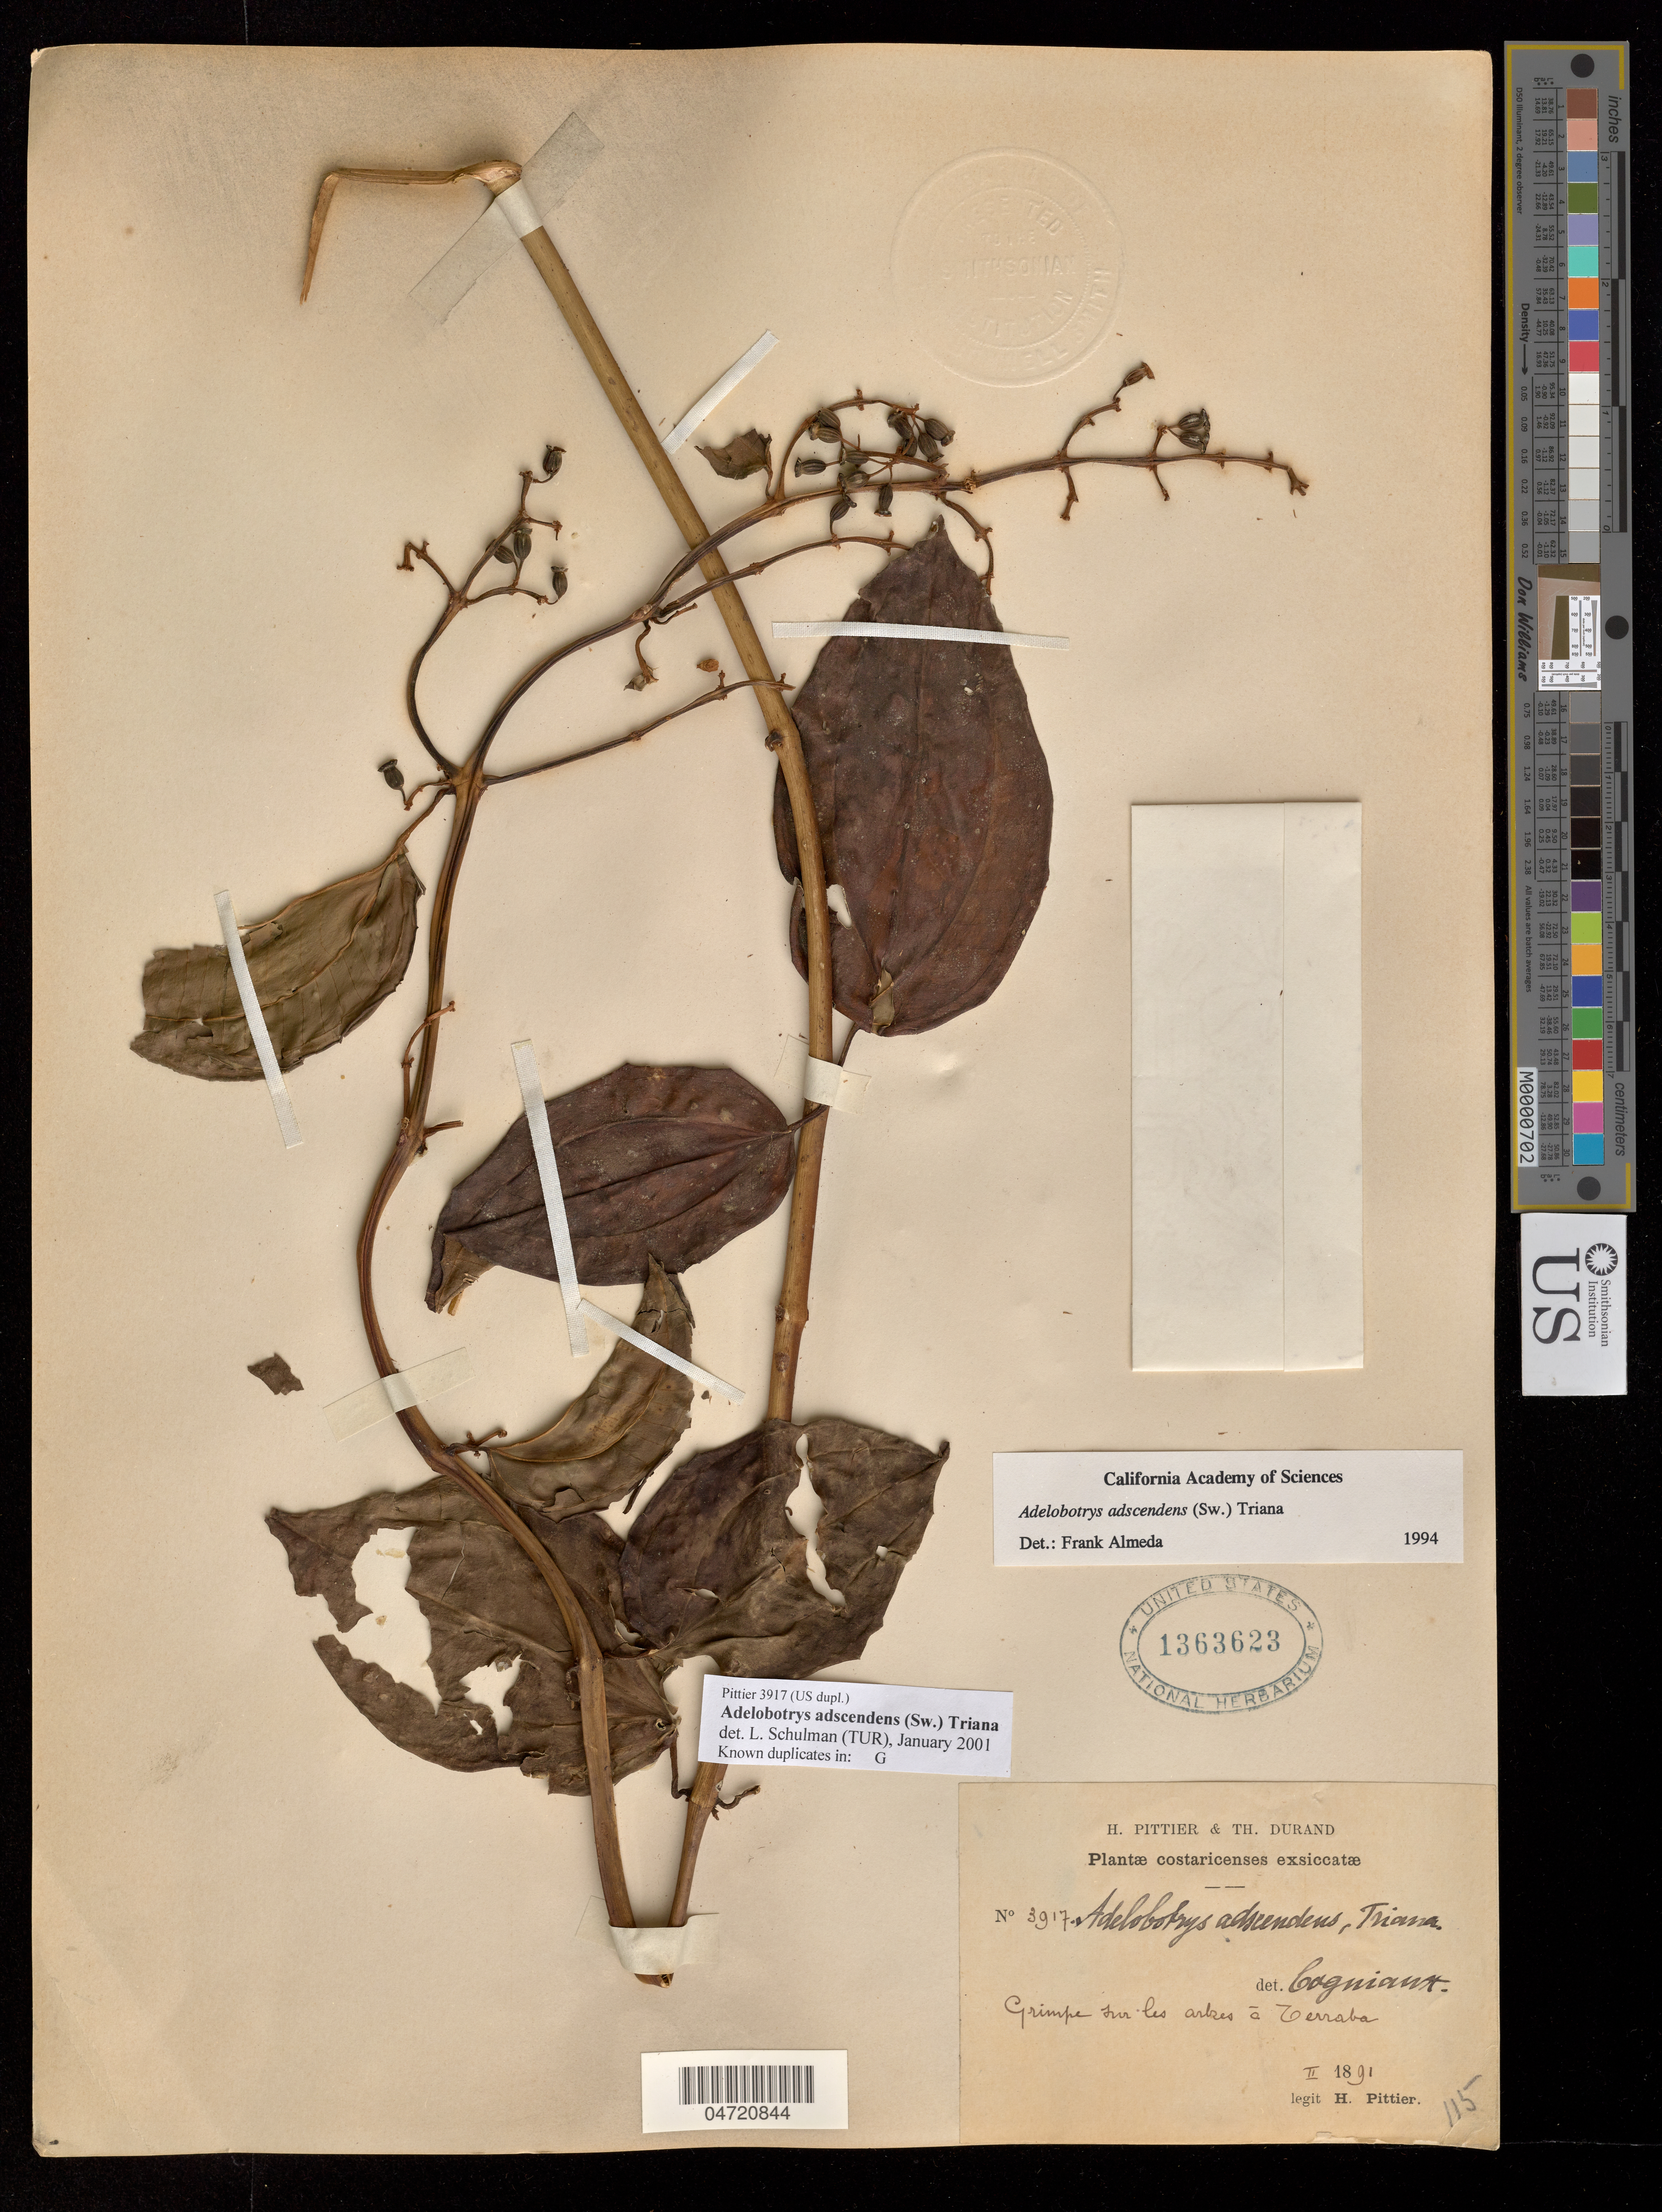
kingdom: Plantae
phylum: Tracheophyta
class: Magnoliopsida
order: Myrtales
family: Melastomataceae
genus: Adelobotrys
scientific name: Adelobotrys adscendens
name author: (Sw.) Triana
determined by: Schulman, Leif, (TUR), University of Turku (FINLAND)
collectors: H. F. Pittier & T. Durand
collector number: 3917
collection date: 1891-02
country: Costa Rica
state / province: Puntarenas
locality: Arke a Terraba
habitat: Grimpe sur les arkes a Terraba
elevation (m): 260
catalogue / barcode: US 1363623